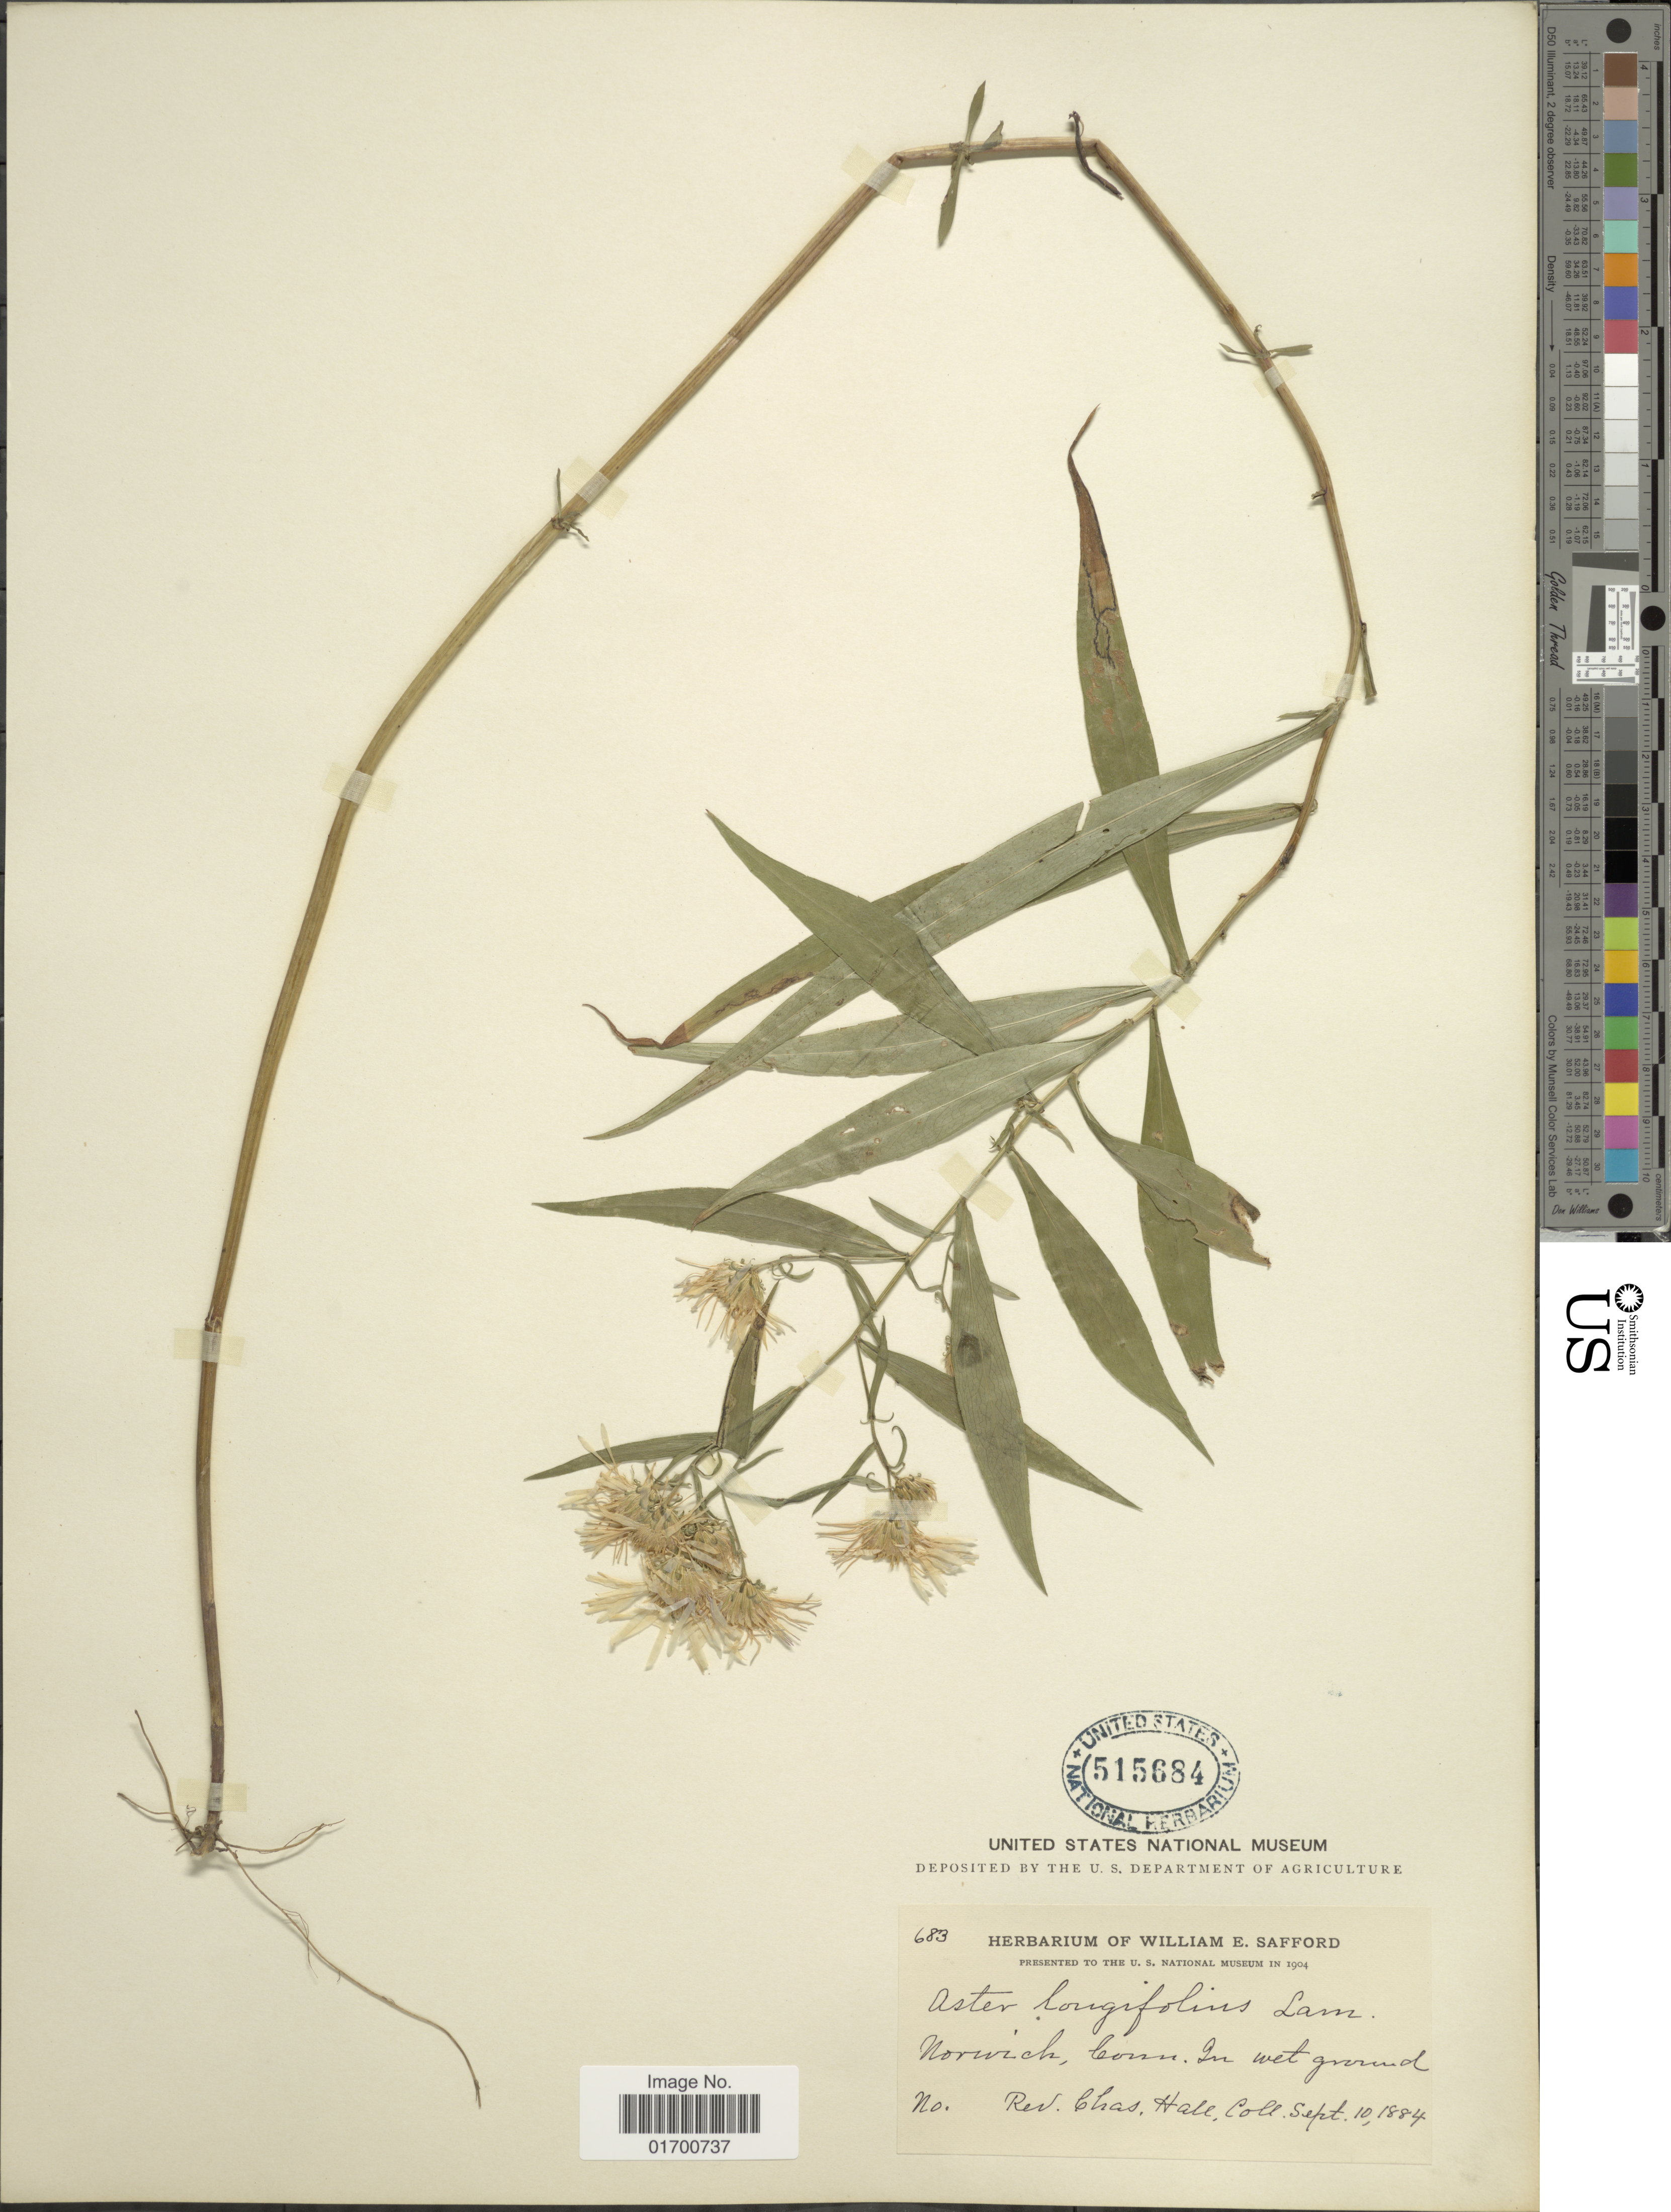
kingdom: Plantae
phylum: Tracheophyta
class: Magnoliopsida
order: Asterales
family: Asteraceae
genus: Symphyotrichum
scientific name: Symphyotrichum longifolium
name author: (Lam.) G.L. Nesom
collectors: C. Hall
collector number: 683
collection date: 1884-09-10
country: United States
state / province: Connecticut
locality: Norwich, Conn., in wet ground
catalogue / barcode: US 515684